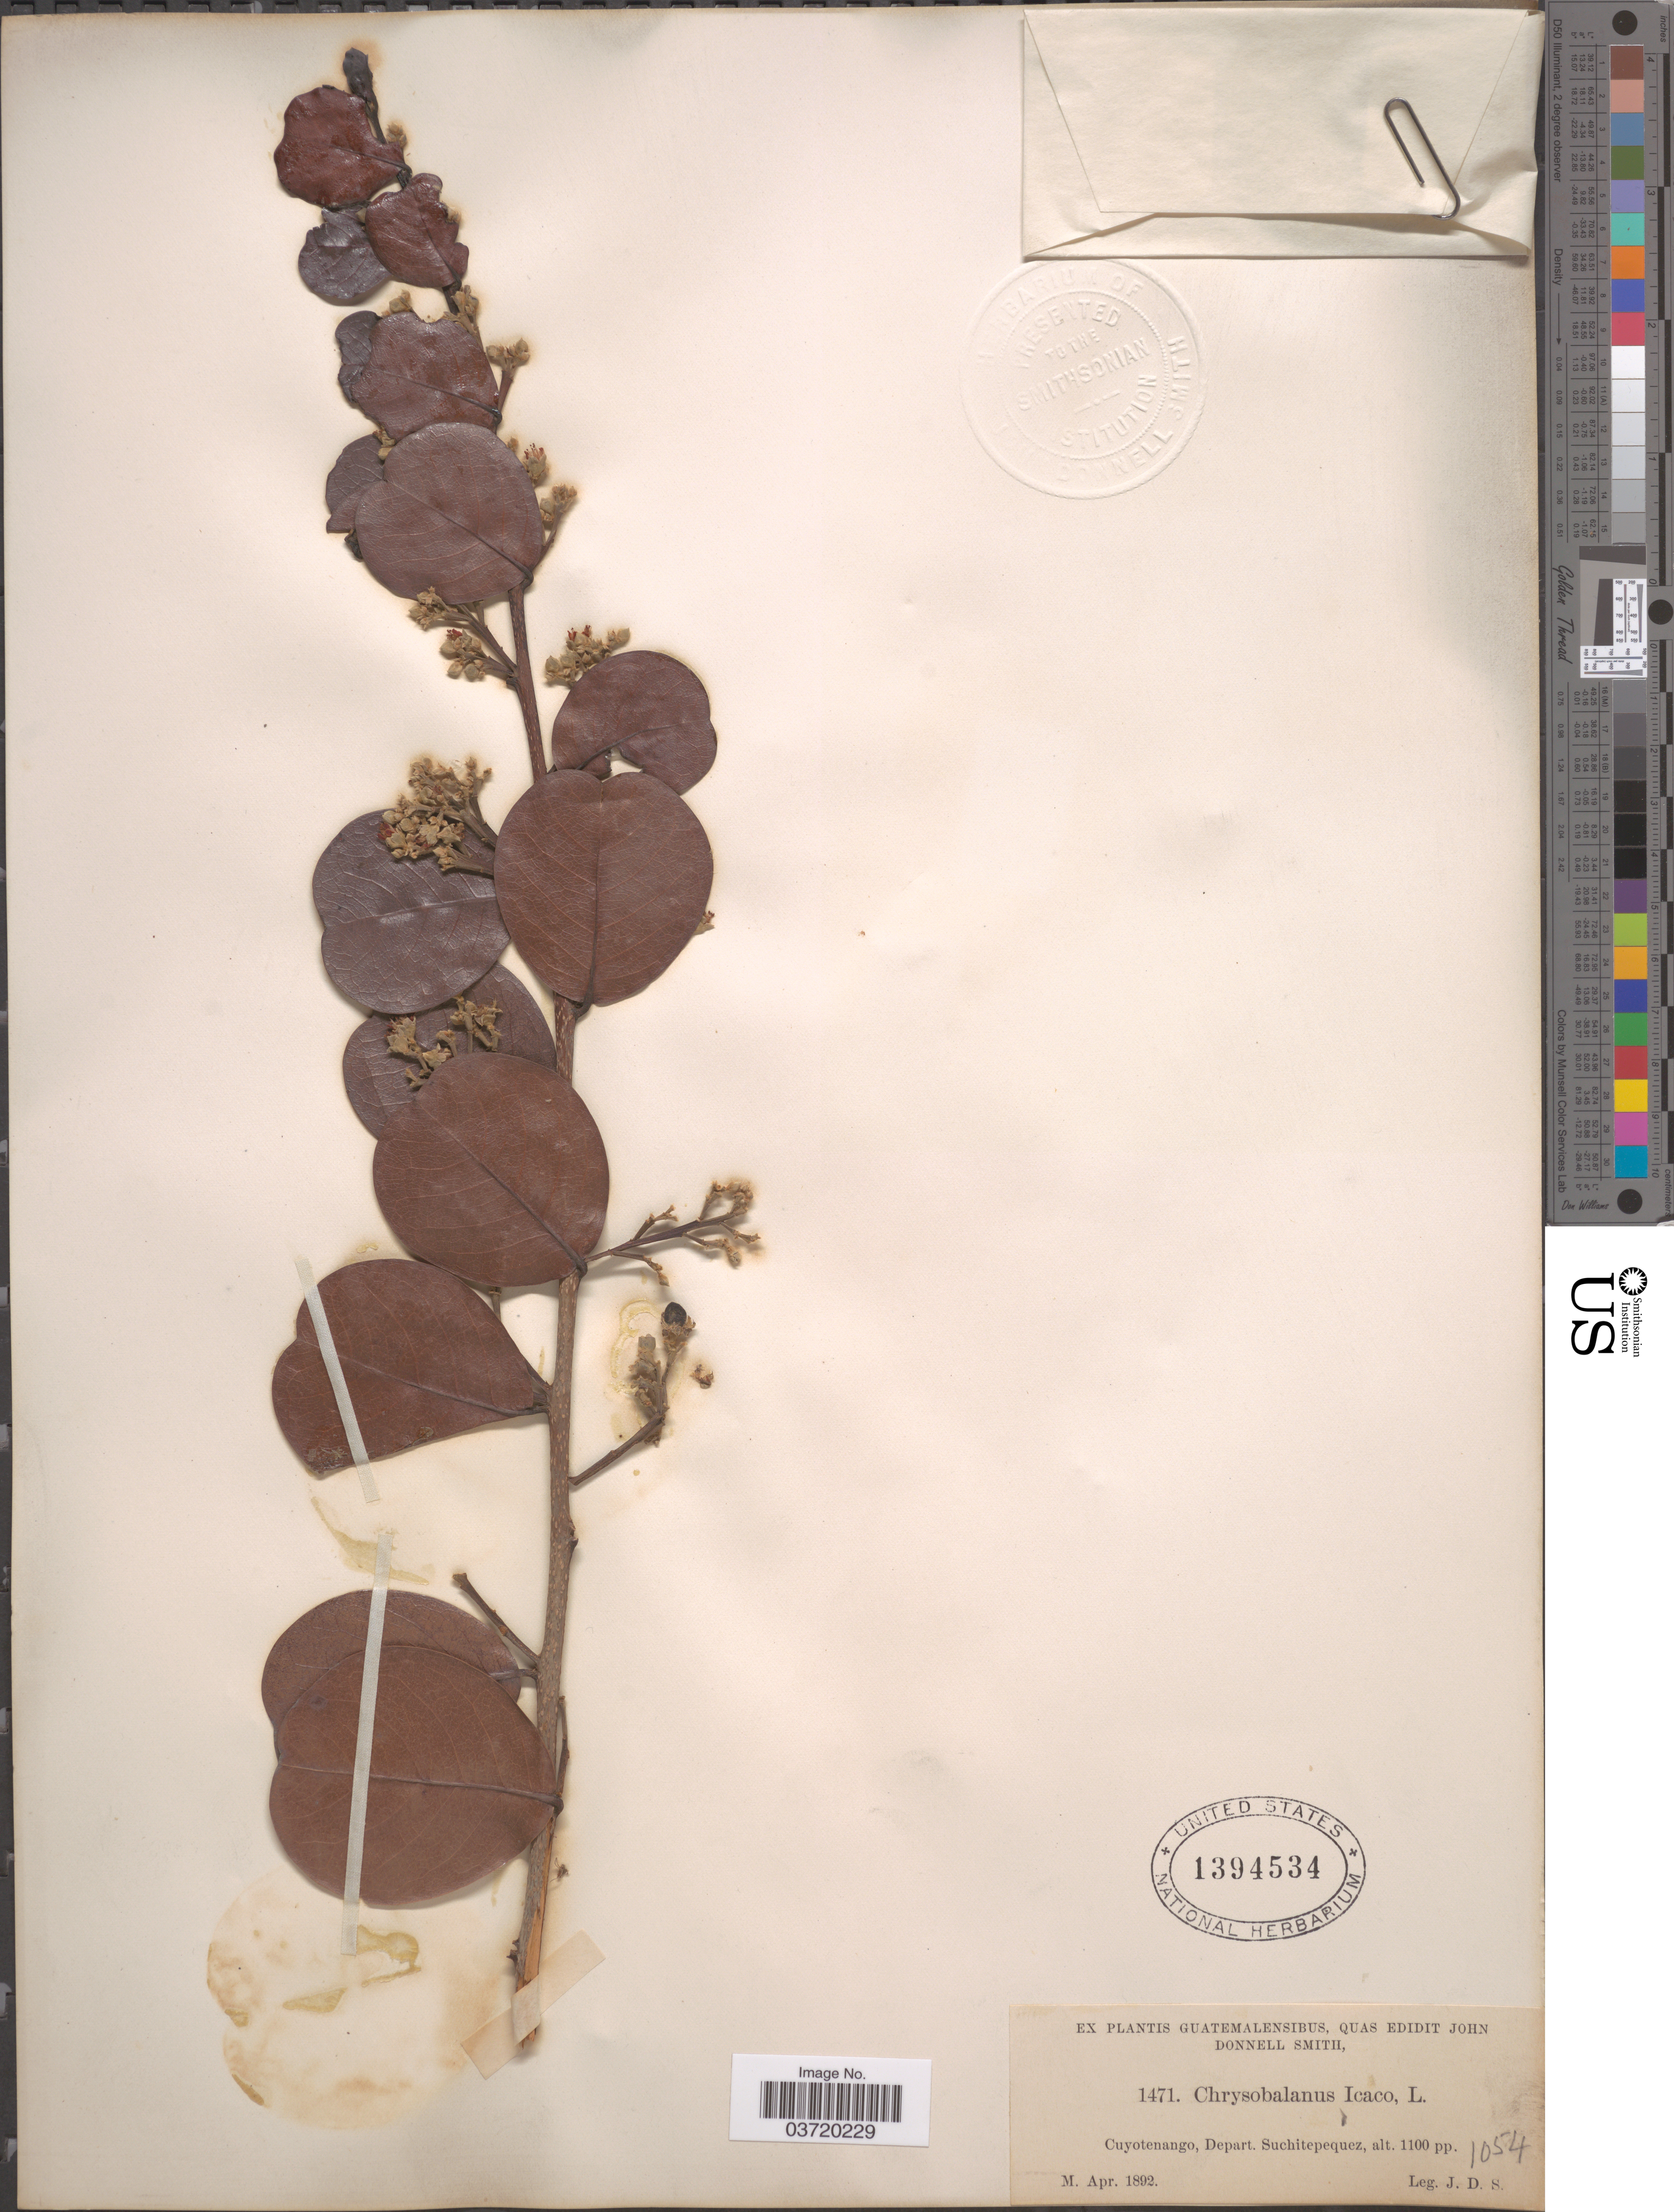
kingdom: Plantae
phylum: Tracheophyta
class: Magnoliopsida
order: Malpighiales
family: Chrysobalanaceae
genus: Chrysobalanus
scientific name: Chrysobalanus icaco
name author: L.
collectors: J. Donnell Smith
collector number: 1471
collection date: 1892-04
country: Guatemala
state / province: Suchitepequez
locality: Guatemalensibus. Cuyotenango, Depart. Suchitepequez.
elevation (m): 335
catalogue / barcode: US 1394534